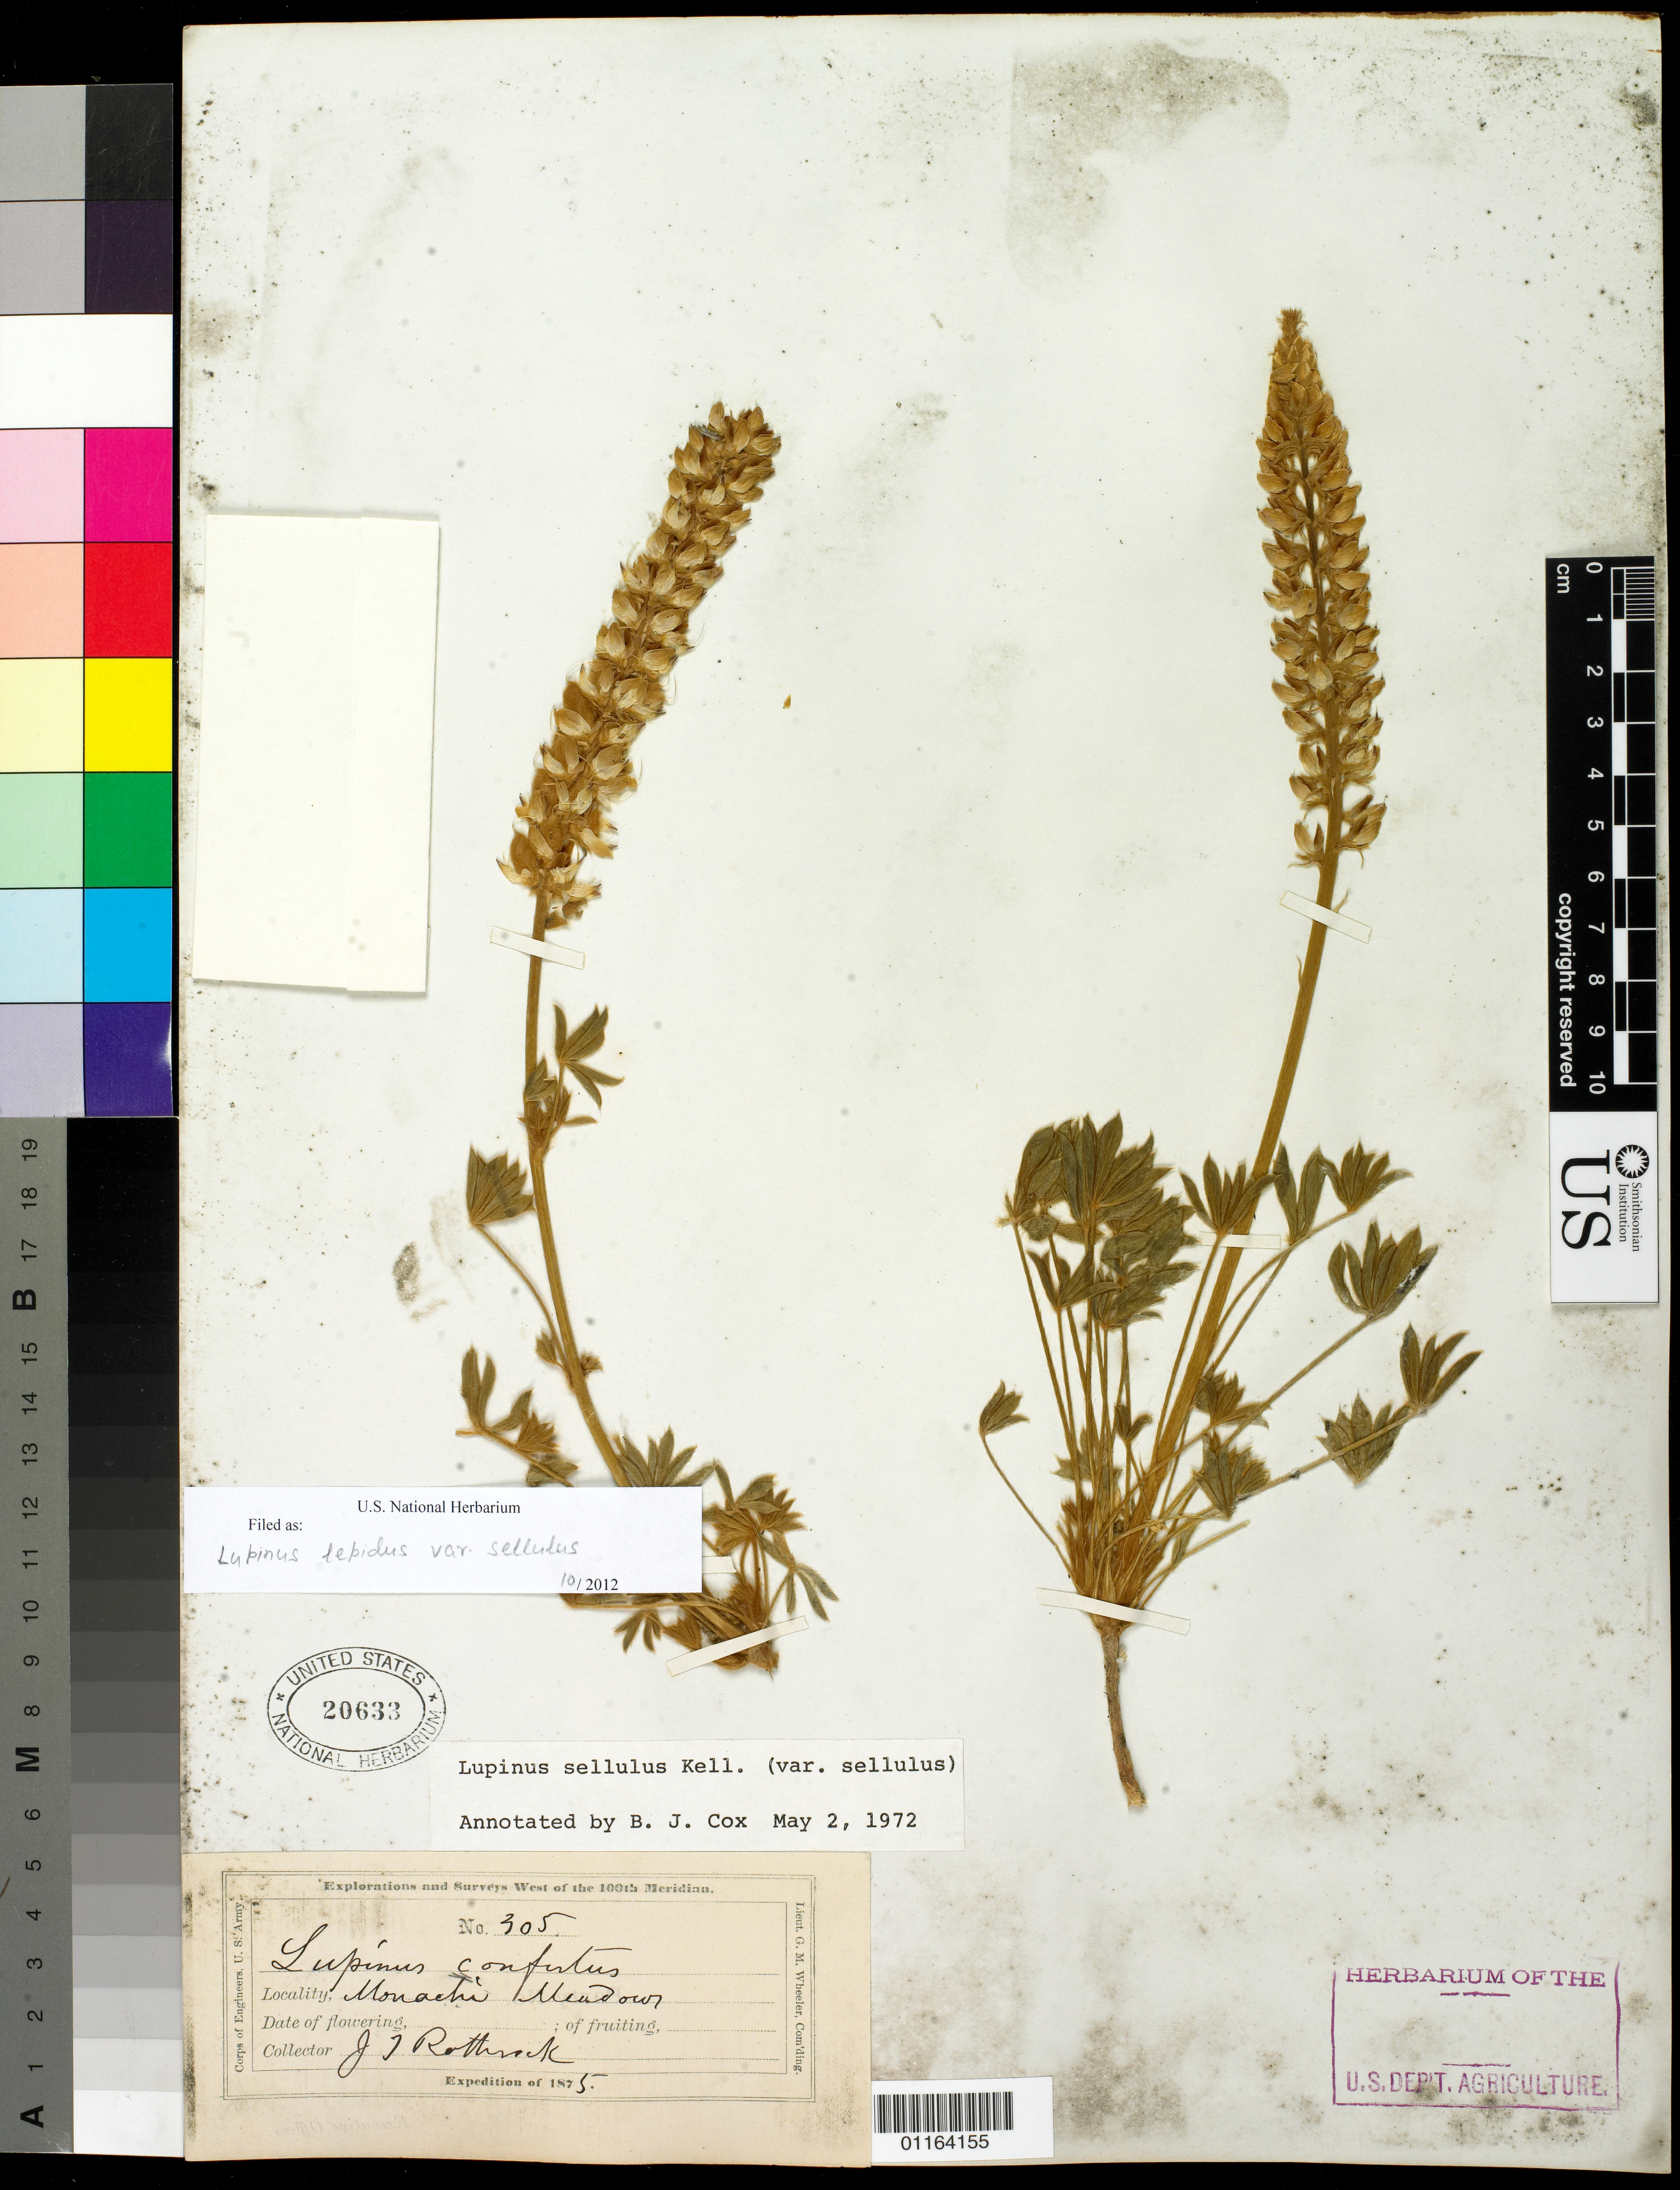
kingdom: Plantae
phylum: Tracheophyta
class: Magnoliopsida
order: Fabales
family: Fabaceae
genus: Lupinus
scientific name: Lupinus sellulus var. sellulus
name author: Kellogg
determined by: Cox, B. J.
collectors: J. T. Rothrock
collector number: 305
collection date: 1875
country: United States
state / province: California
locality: Manachi Meadows.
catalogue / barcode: US 20633